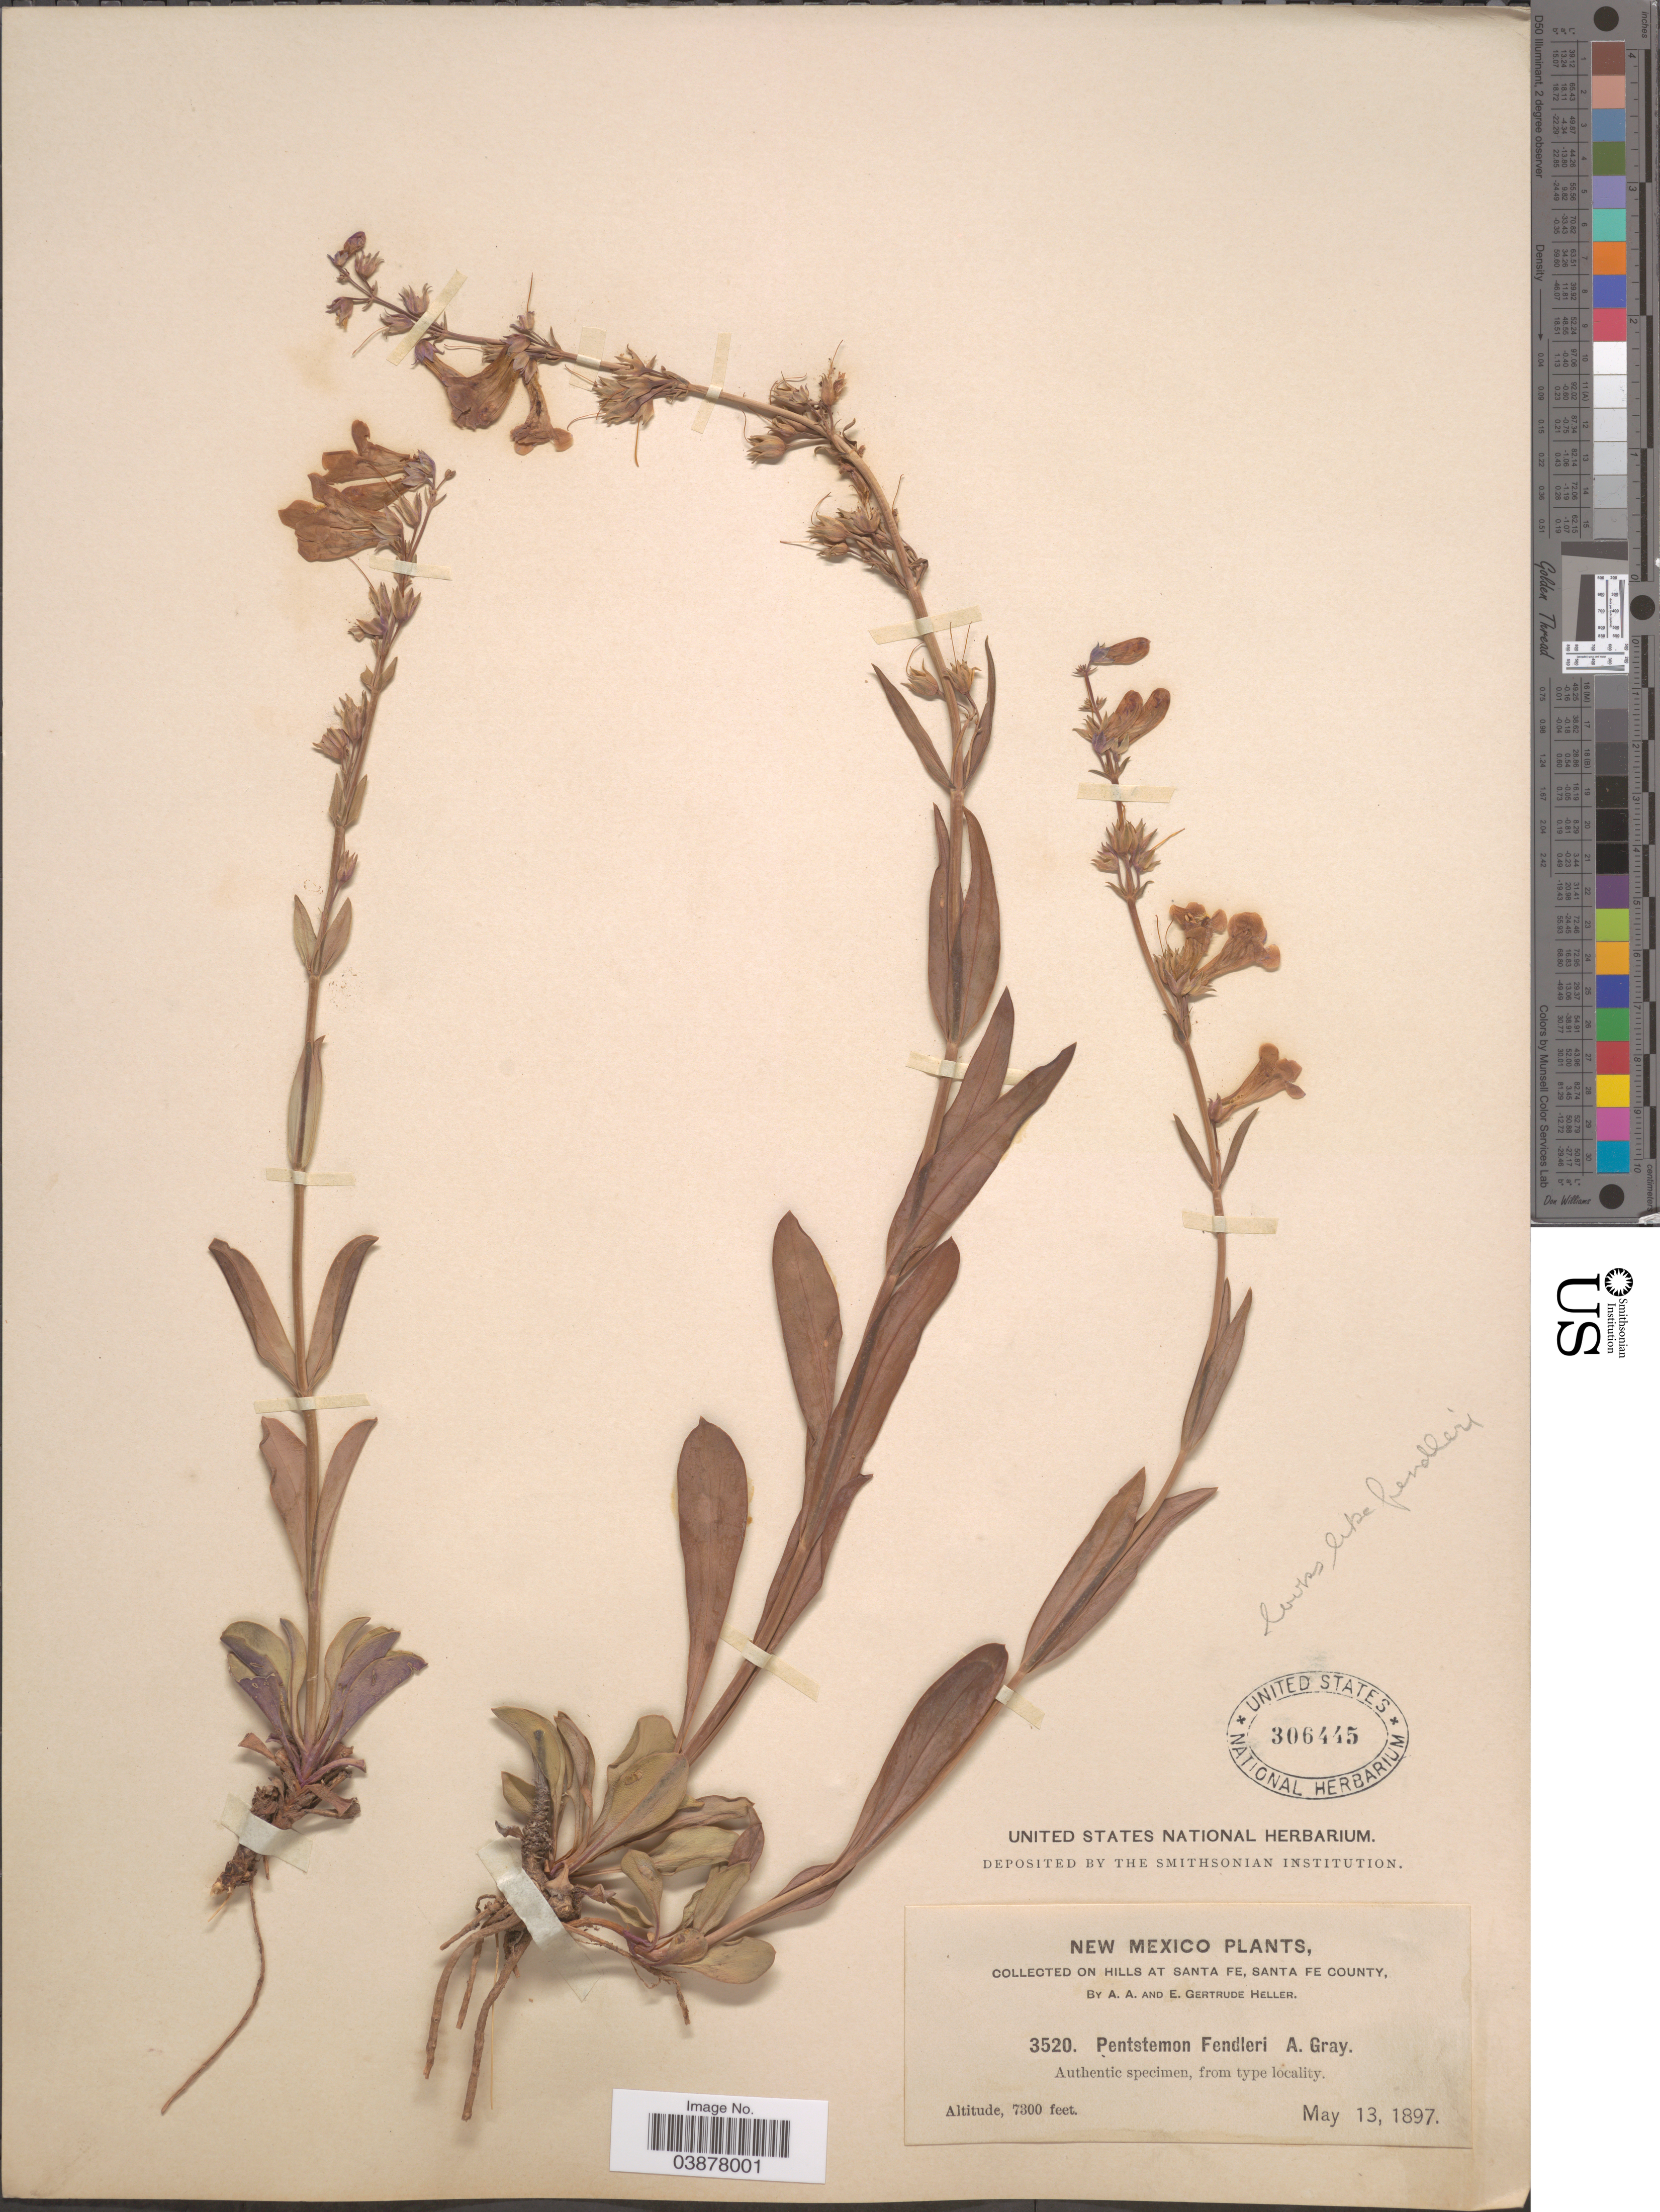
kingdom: Plantae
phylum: Tracheophyta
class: Magnoliopsida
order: Lamiales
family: Plantaginaceae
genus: Penstemon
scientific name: Penstemon secundiflorus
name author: Benth.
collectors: A. A. Heller & E. G. Heller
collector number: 3520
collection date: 1897-05-13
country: United States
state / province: New Mexico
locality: On hills at Santa Fe, Santa Fe County.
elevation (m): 2225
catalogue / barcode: US 306445